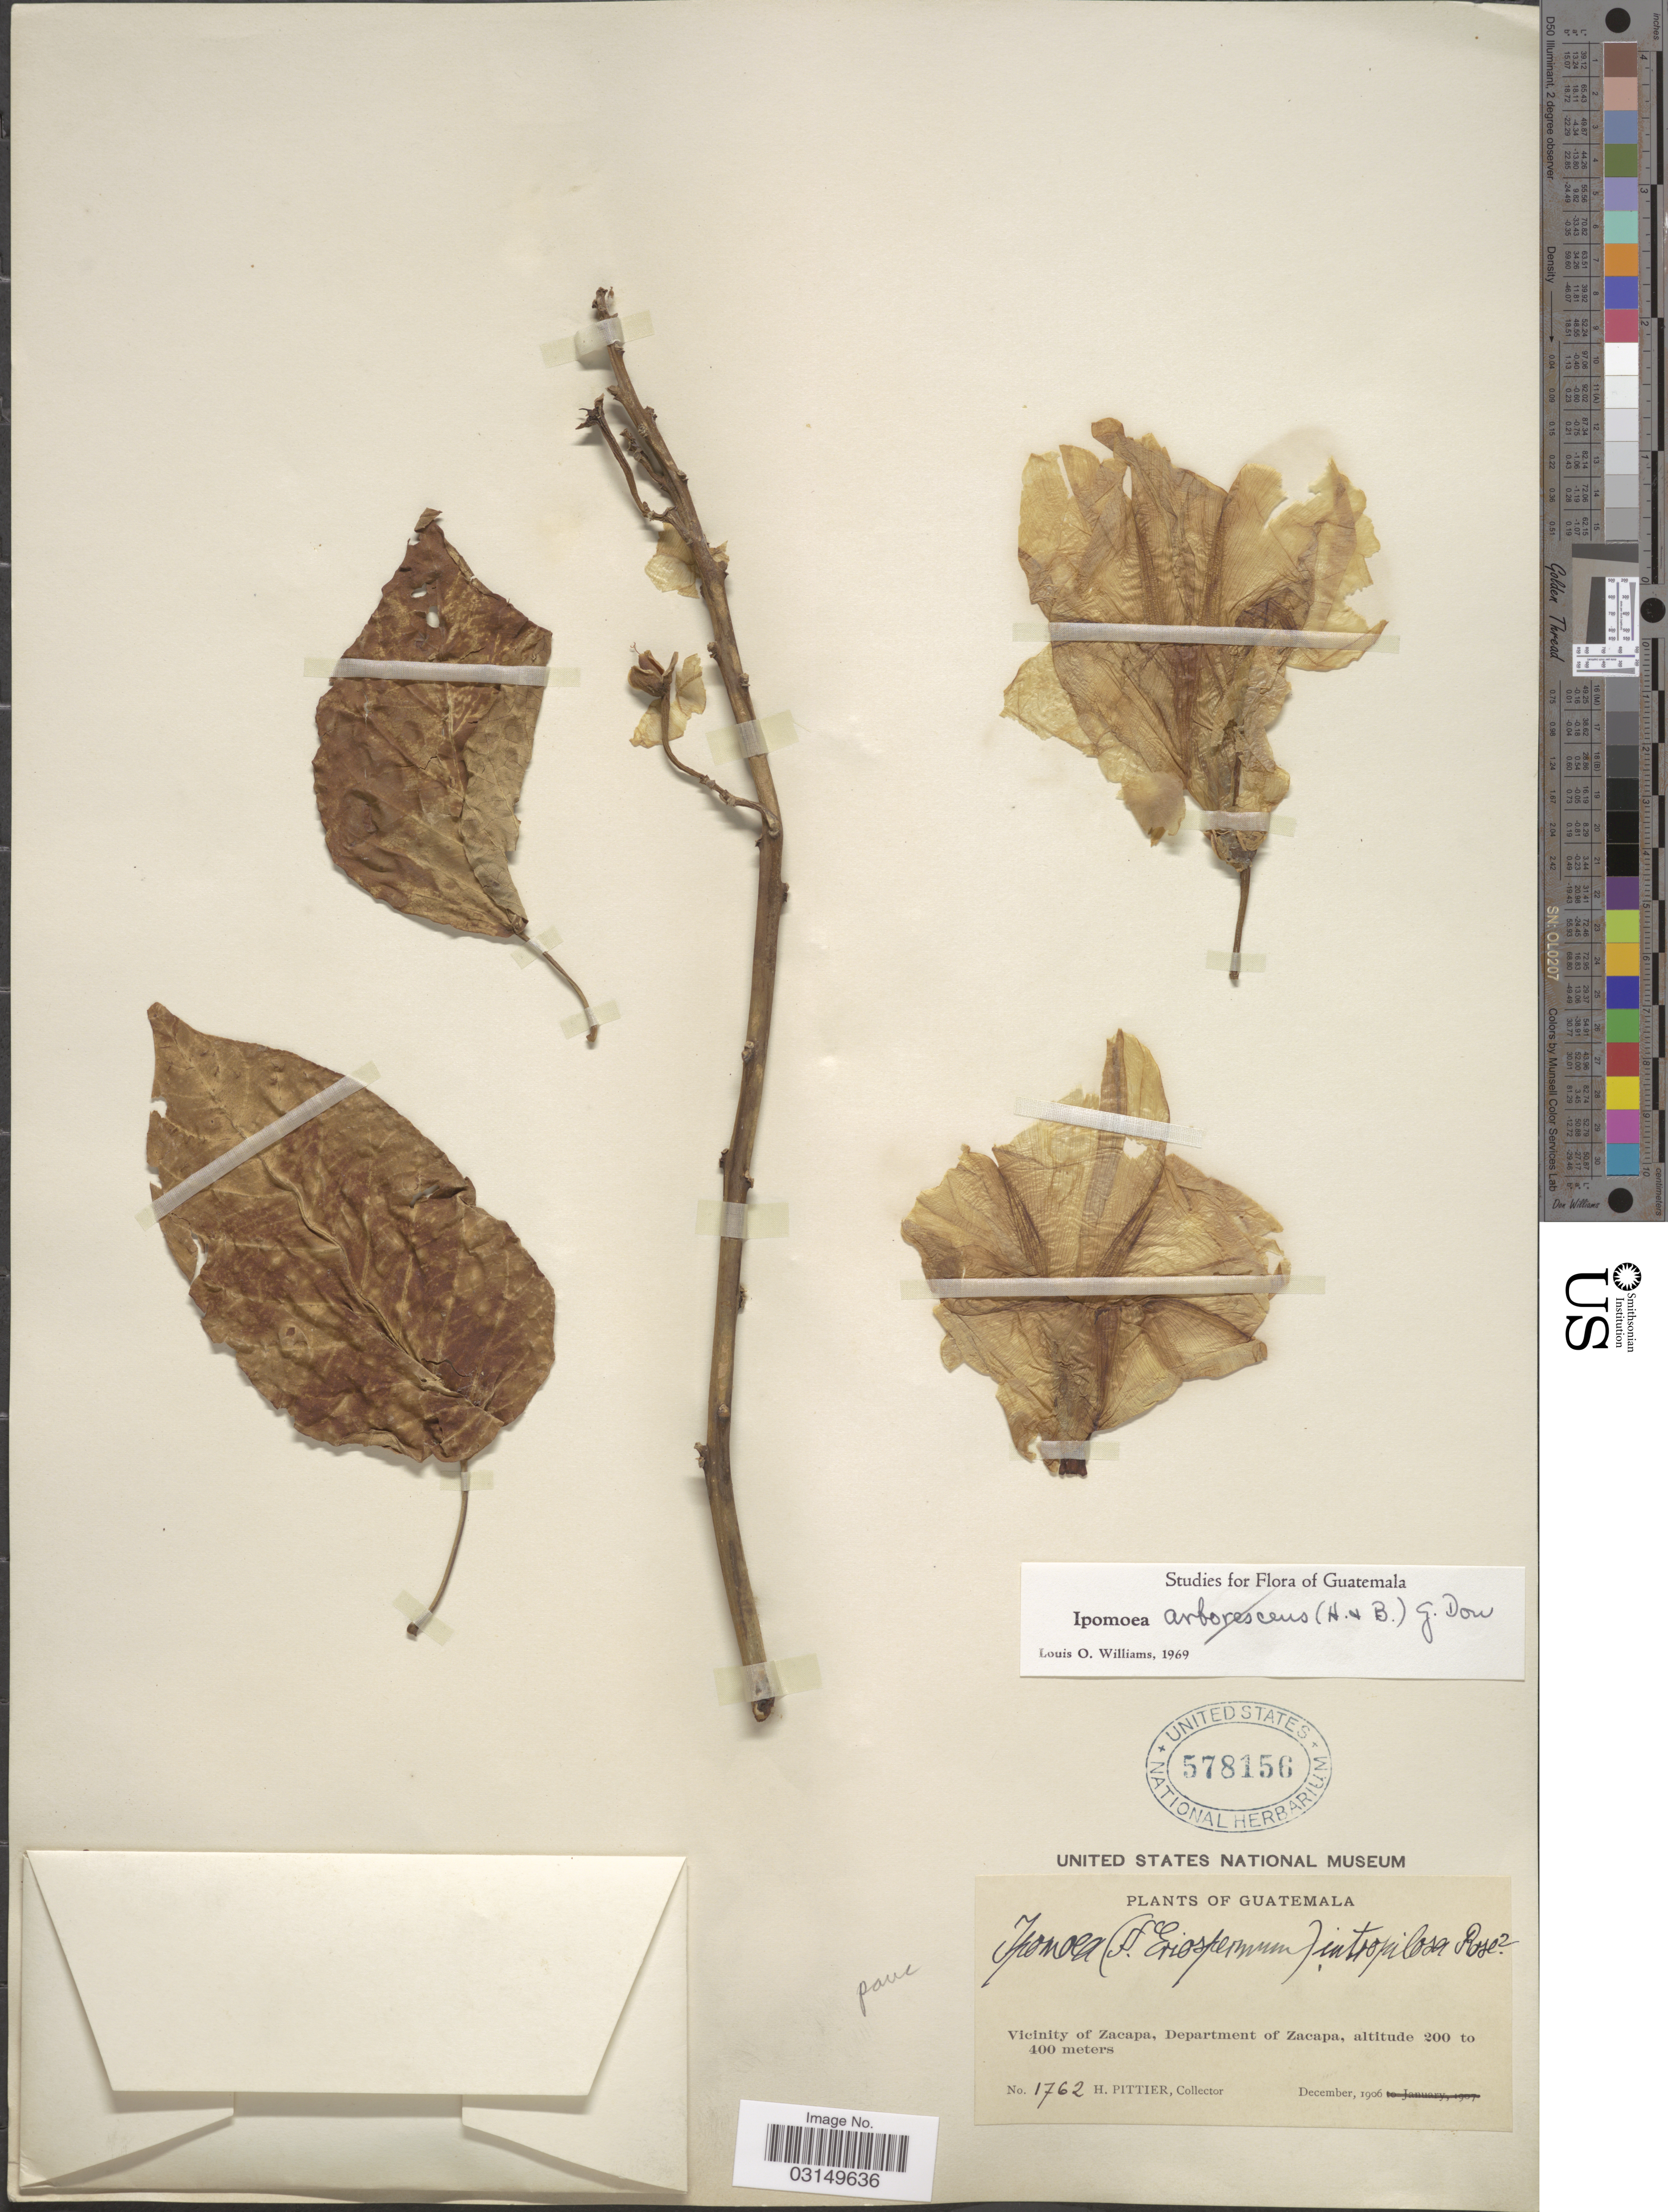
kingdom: Plantae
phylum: Tracheophyta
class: Magnoliopsida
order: Solanales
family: Convolvulaceae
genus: Ipomoea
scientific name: Ipomoea arborescens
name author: (Humb. & Bonpl. ex Willd.) G. Don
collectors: H. F. Pittier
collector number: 1762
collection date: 1906-12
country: Guatemala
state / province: Zacapa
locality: Vicinity of Zacapa, Department of Zacapa.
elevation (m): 200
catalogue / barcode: US 578156